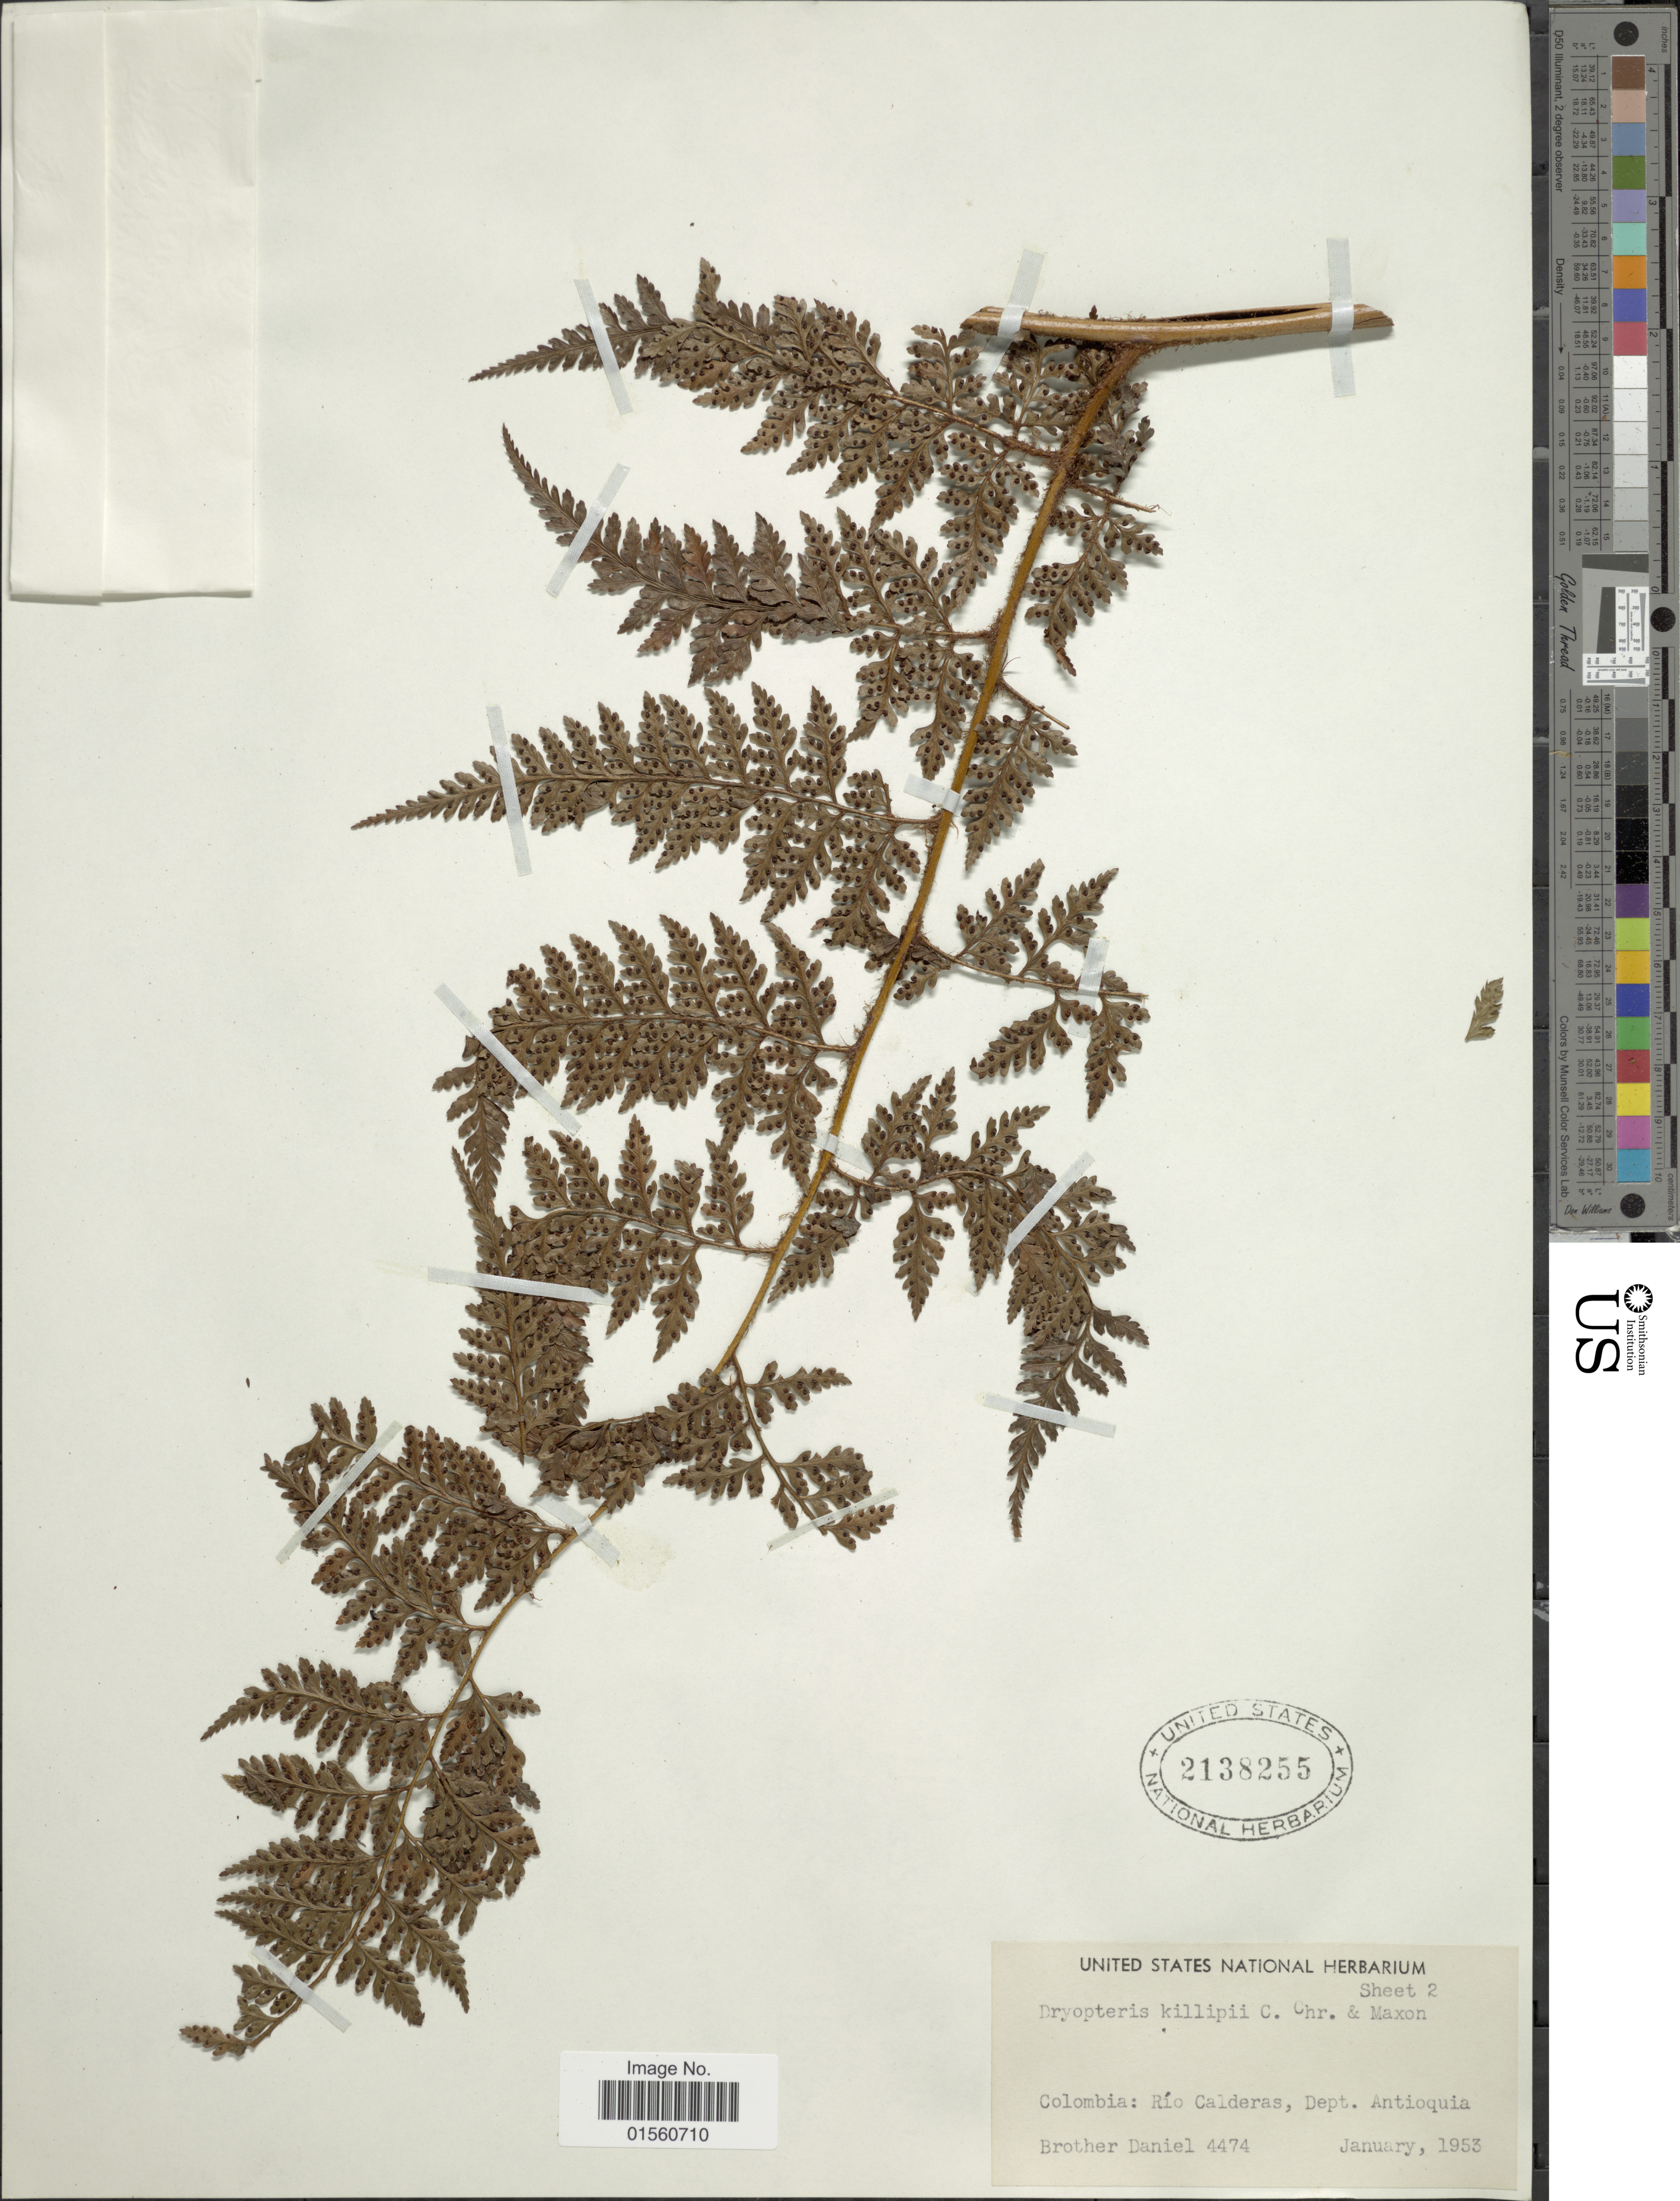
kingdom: Plantae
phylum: Tracheophyta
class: Polypodiopsida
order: Polypodiales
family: Dryopteridaceae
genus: Lastreopsis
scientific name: Lastreopsis killipii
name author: (C. Chr. & Maxon) Tindale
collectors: Bro. Daniel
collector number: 4474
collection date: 1953-01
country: Colombia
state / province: Antioquia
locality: Colombia: Rio Calderas, Dept. Antioquia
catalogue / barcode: US 2138255